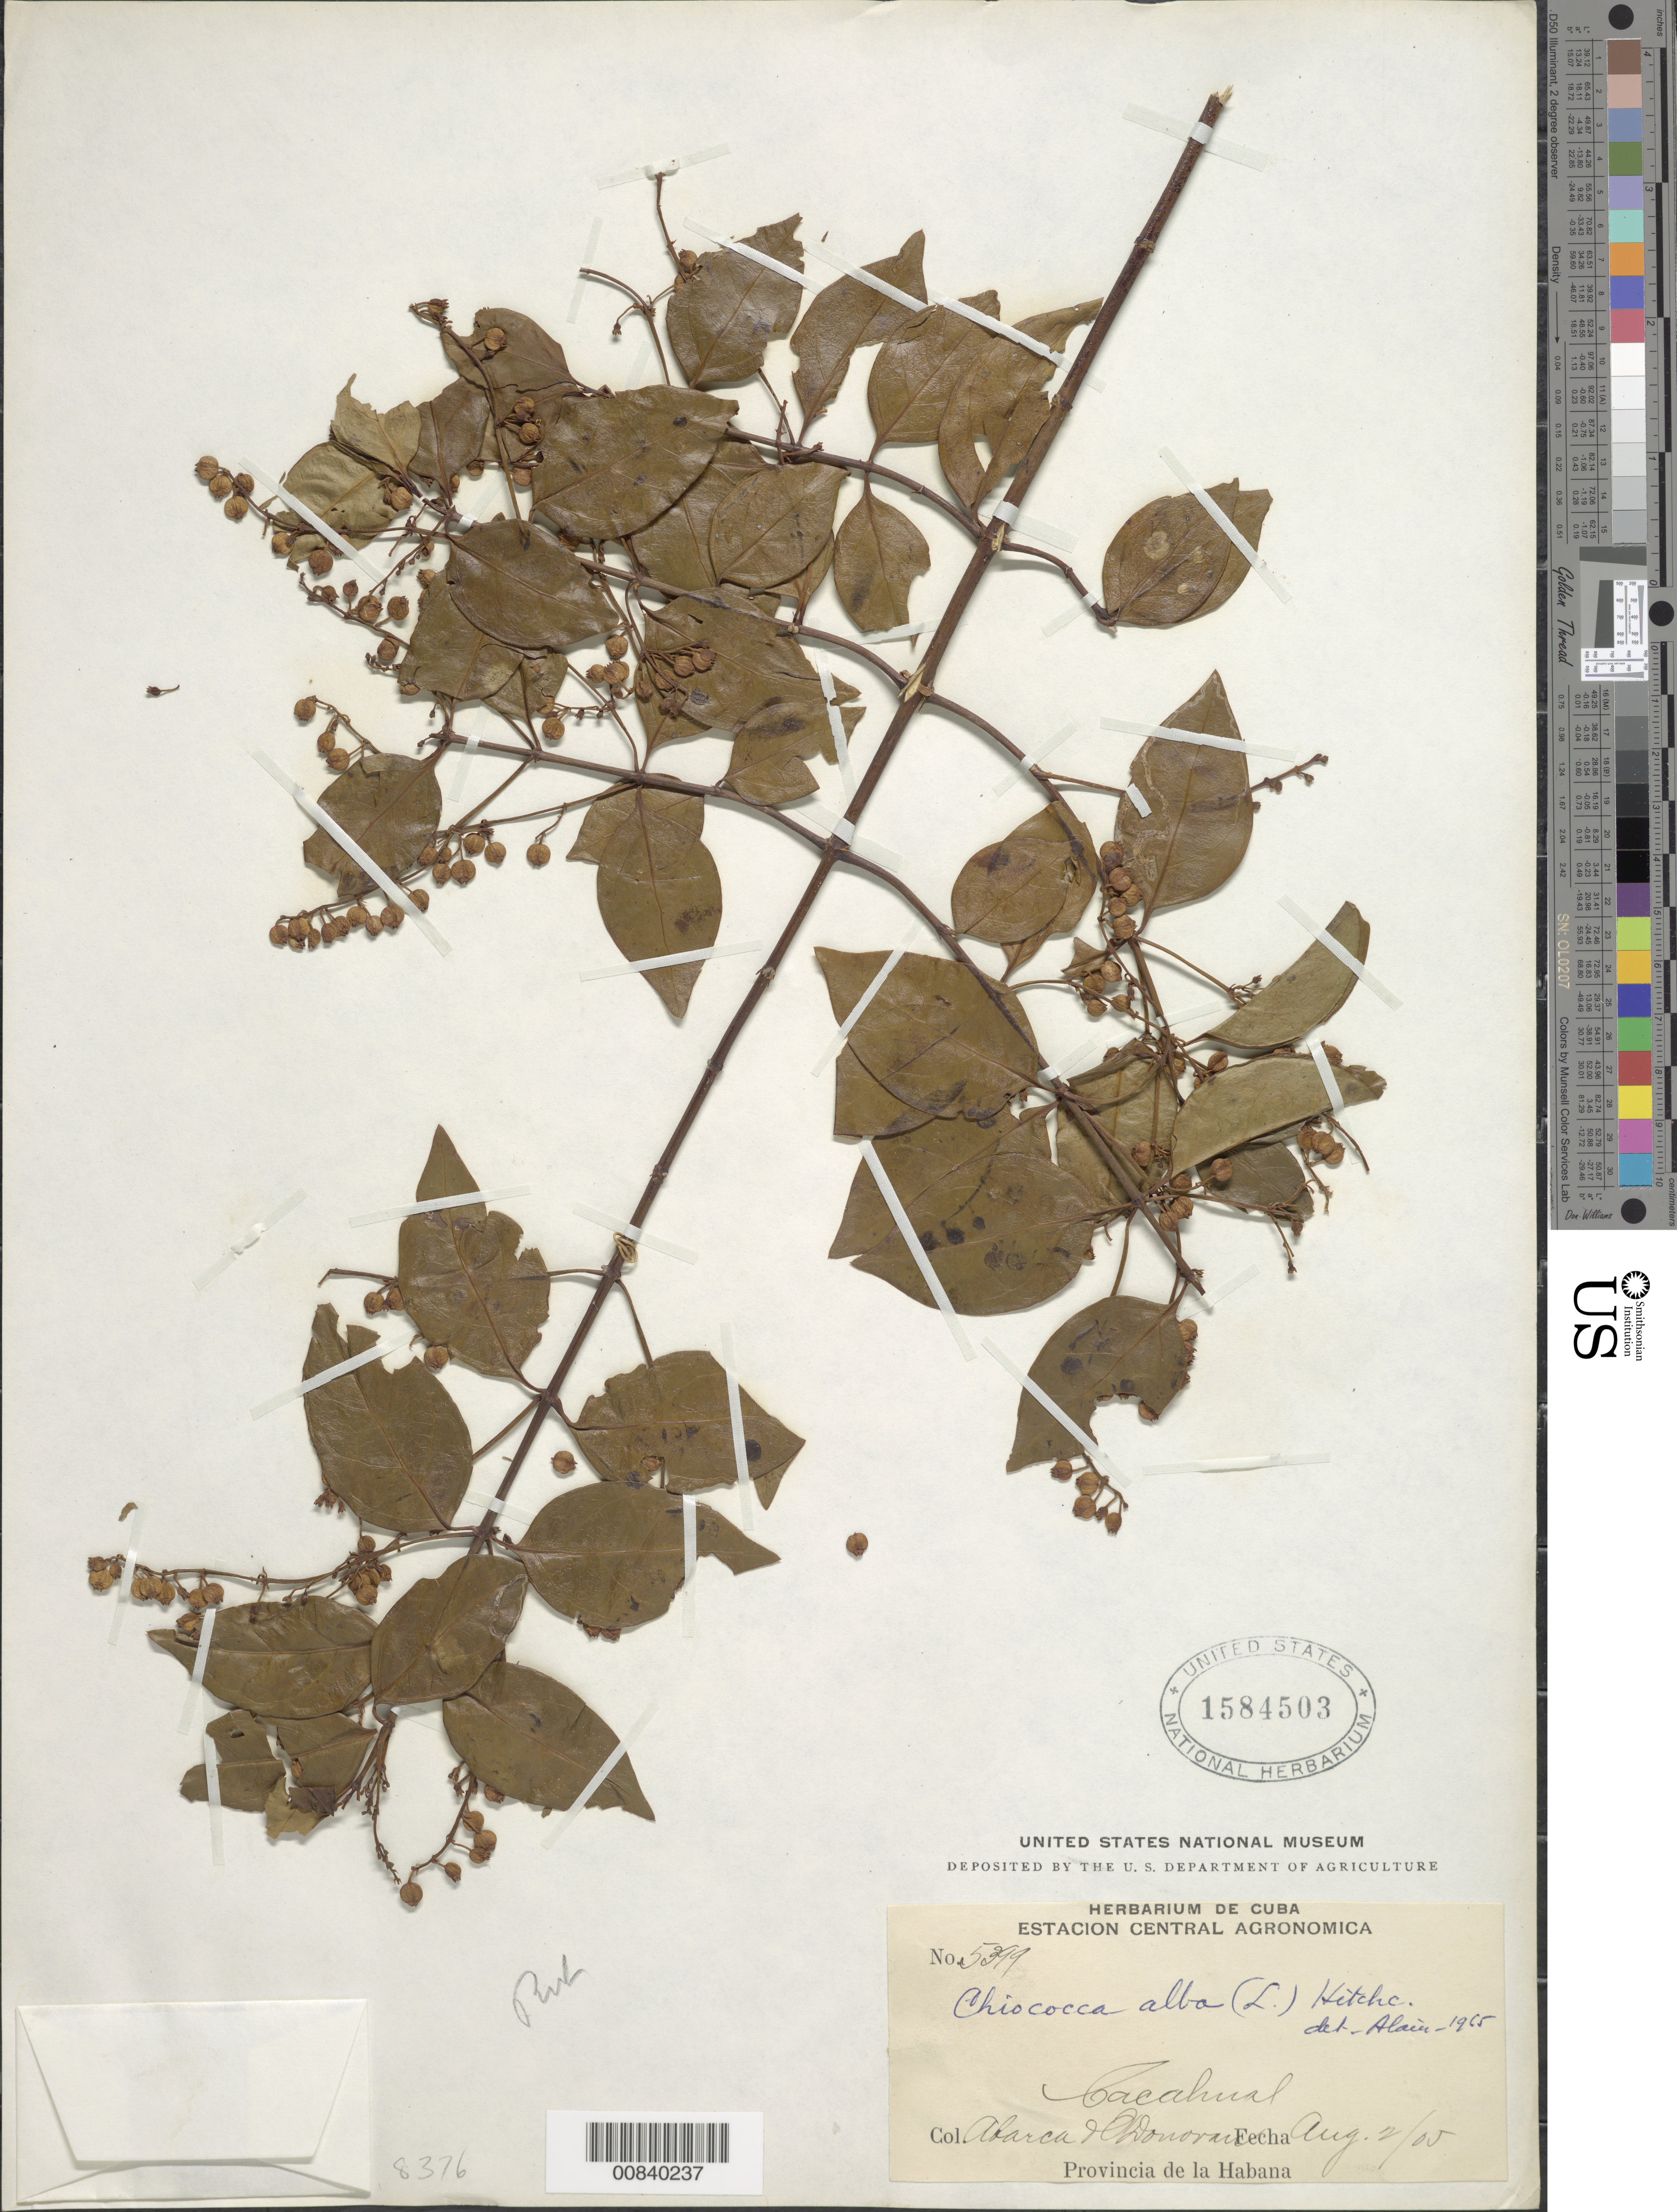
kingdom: Plantae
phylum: Tracheophyta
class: Magnoliopsida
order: Gentianales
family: Rubiaceae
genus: Chiococca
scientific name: Chiococca alba subsp. alba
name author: (L.) Hitchc.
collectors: A. O'Donovan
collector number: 5399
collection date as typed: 02 Aug --05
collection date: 1805-08-02 or 1905-08-02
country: Cuba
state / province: La Habana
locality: Cacahual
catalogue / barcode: US 1584503